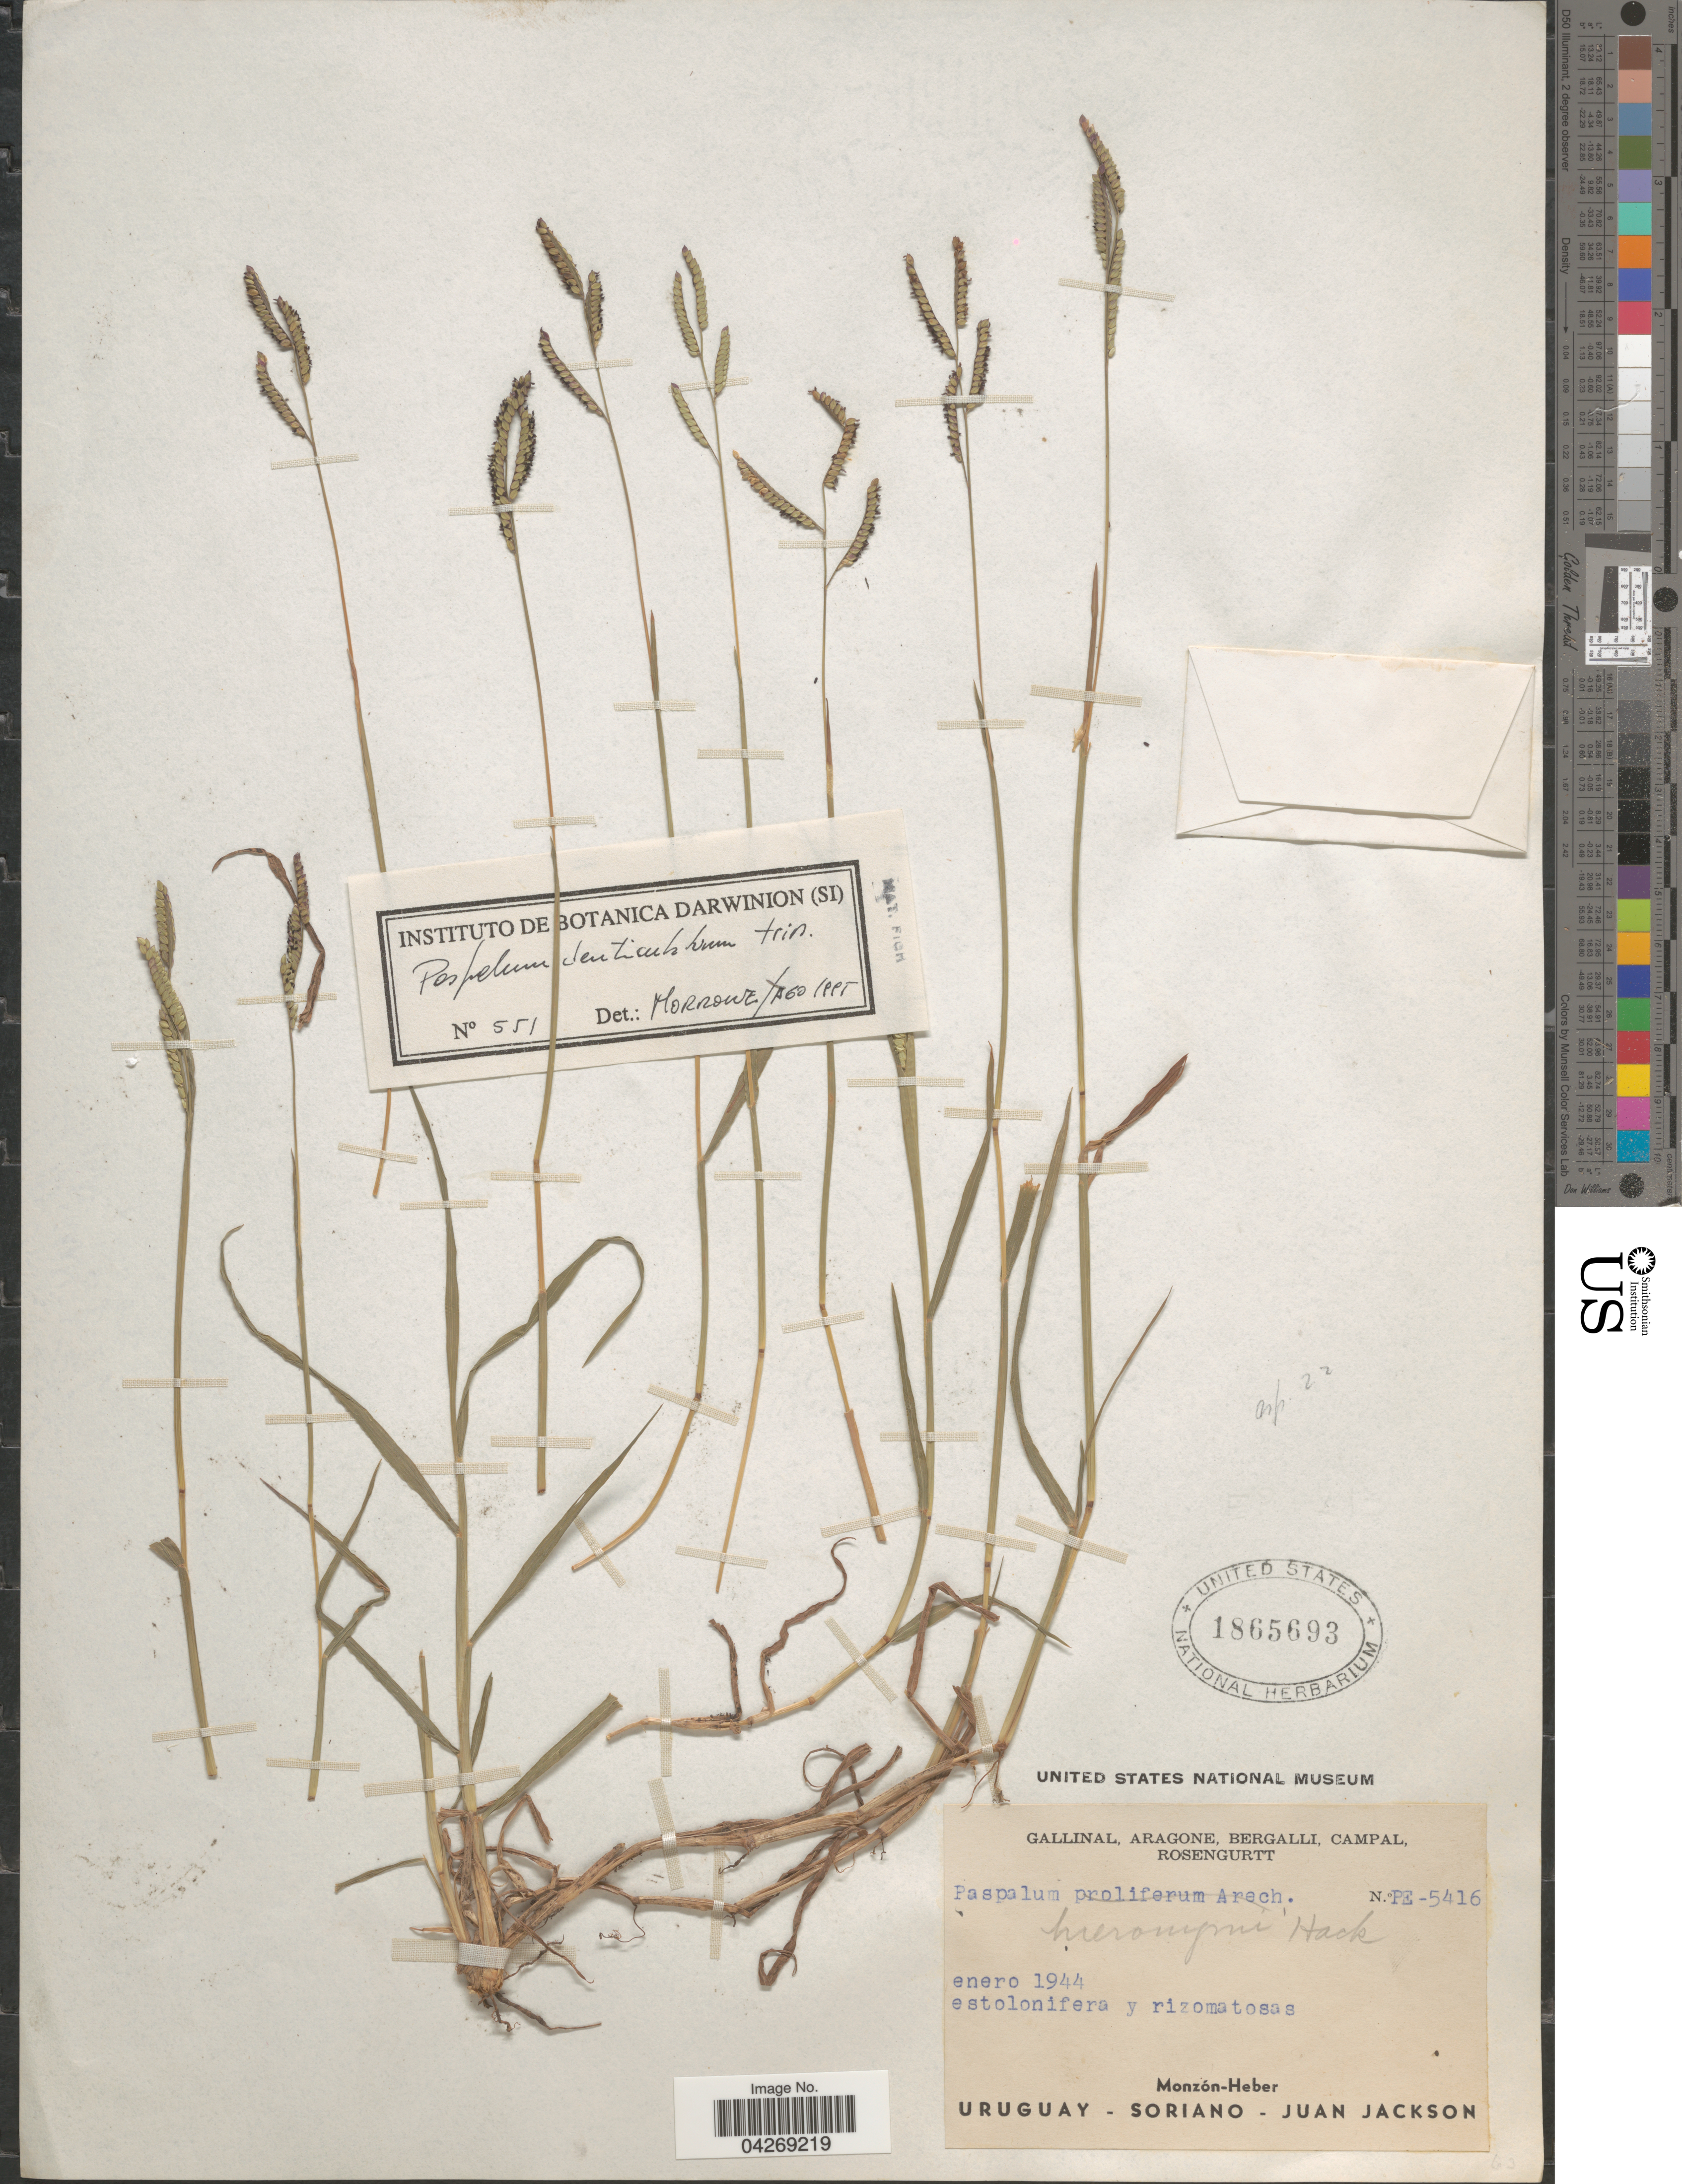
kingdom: Plantae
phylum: Tracheophyta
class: Liliopsida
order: Poales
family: Poaceae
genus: Paspalum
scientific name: Paspalum denticulatum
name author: Trin.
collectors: -. Gallinal, -- Aragone, -- Bergalli, -- Campal & Rosengurtt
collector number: PE-5416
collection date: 1944-01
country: Uruguay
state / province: Soriano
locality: Monzón-Heber. Juan Jackson.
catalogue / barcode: US 1865693